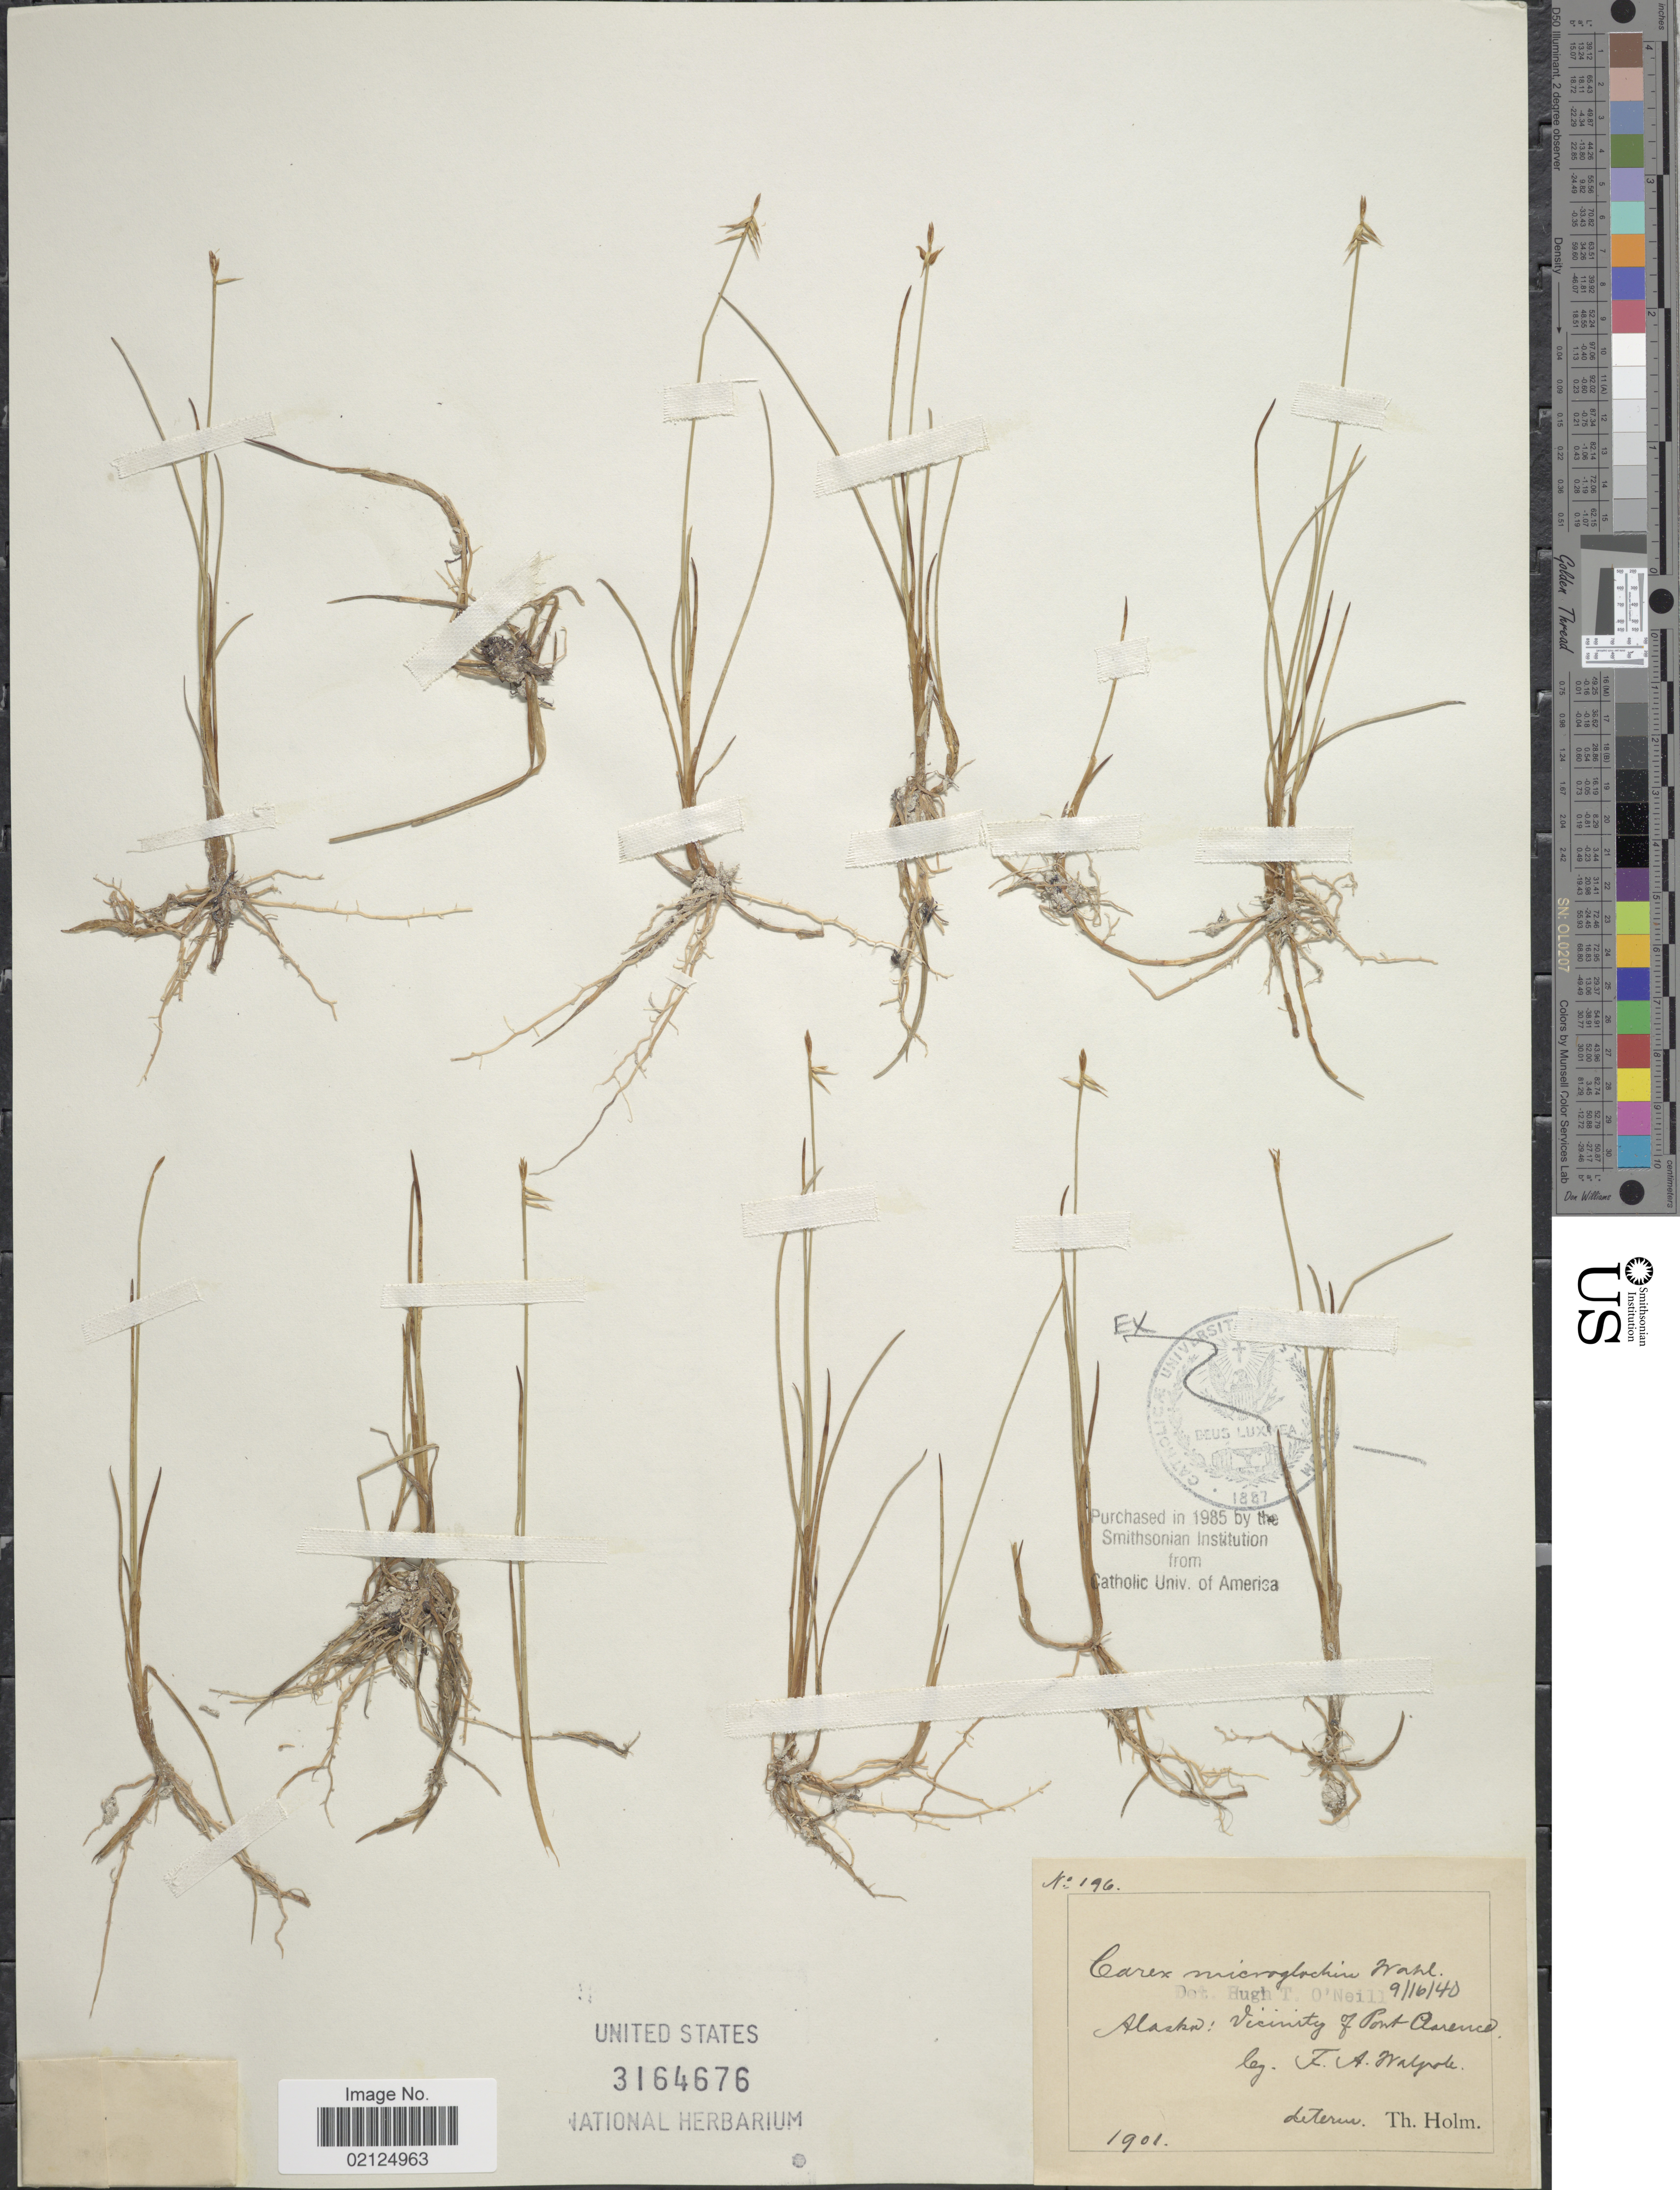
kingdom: Plantae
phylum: Tracheophyta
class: Liliopsida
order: Poales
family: Cyperaceae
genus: Carex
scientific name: Carex microglochin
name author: Wahlenb.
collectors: F. Walpole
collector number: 196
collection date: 1901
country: United States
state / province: Alaska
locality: Vicinity of Port Clarence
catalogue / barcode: US 3164676